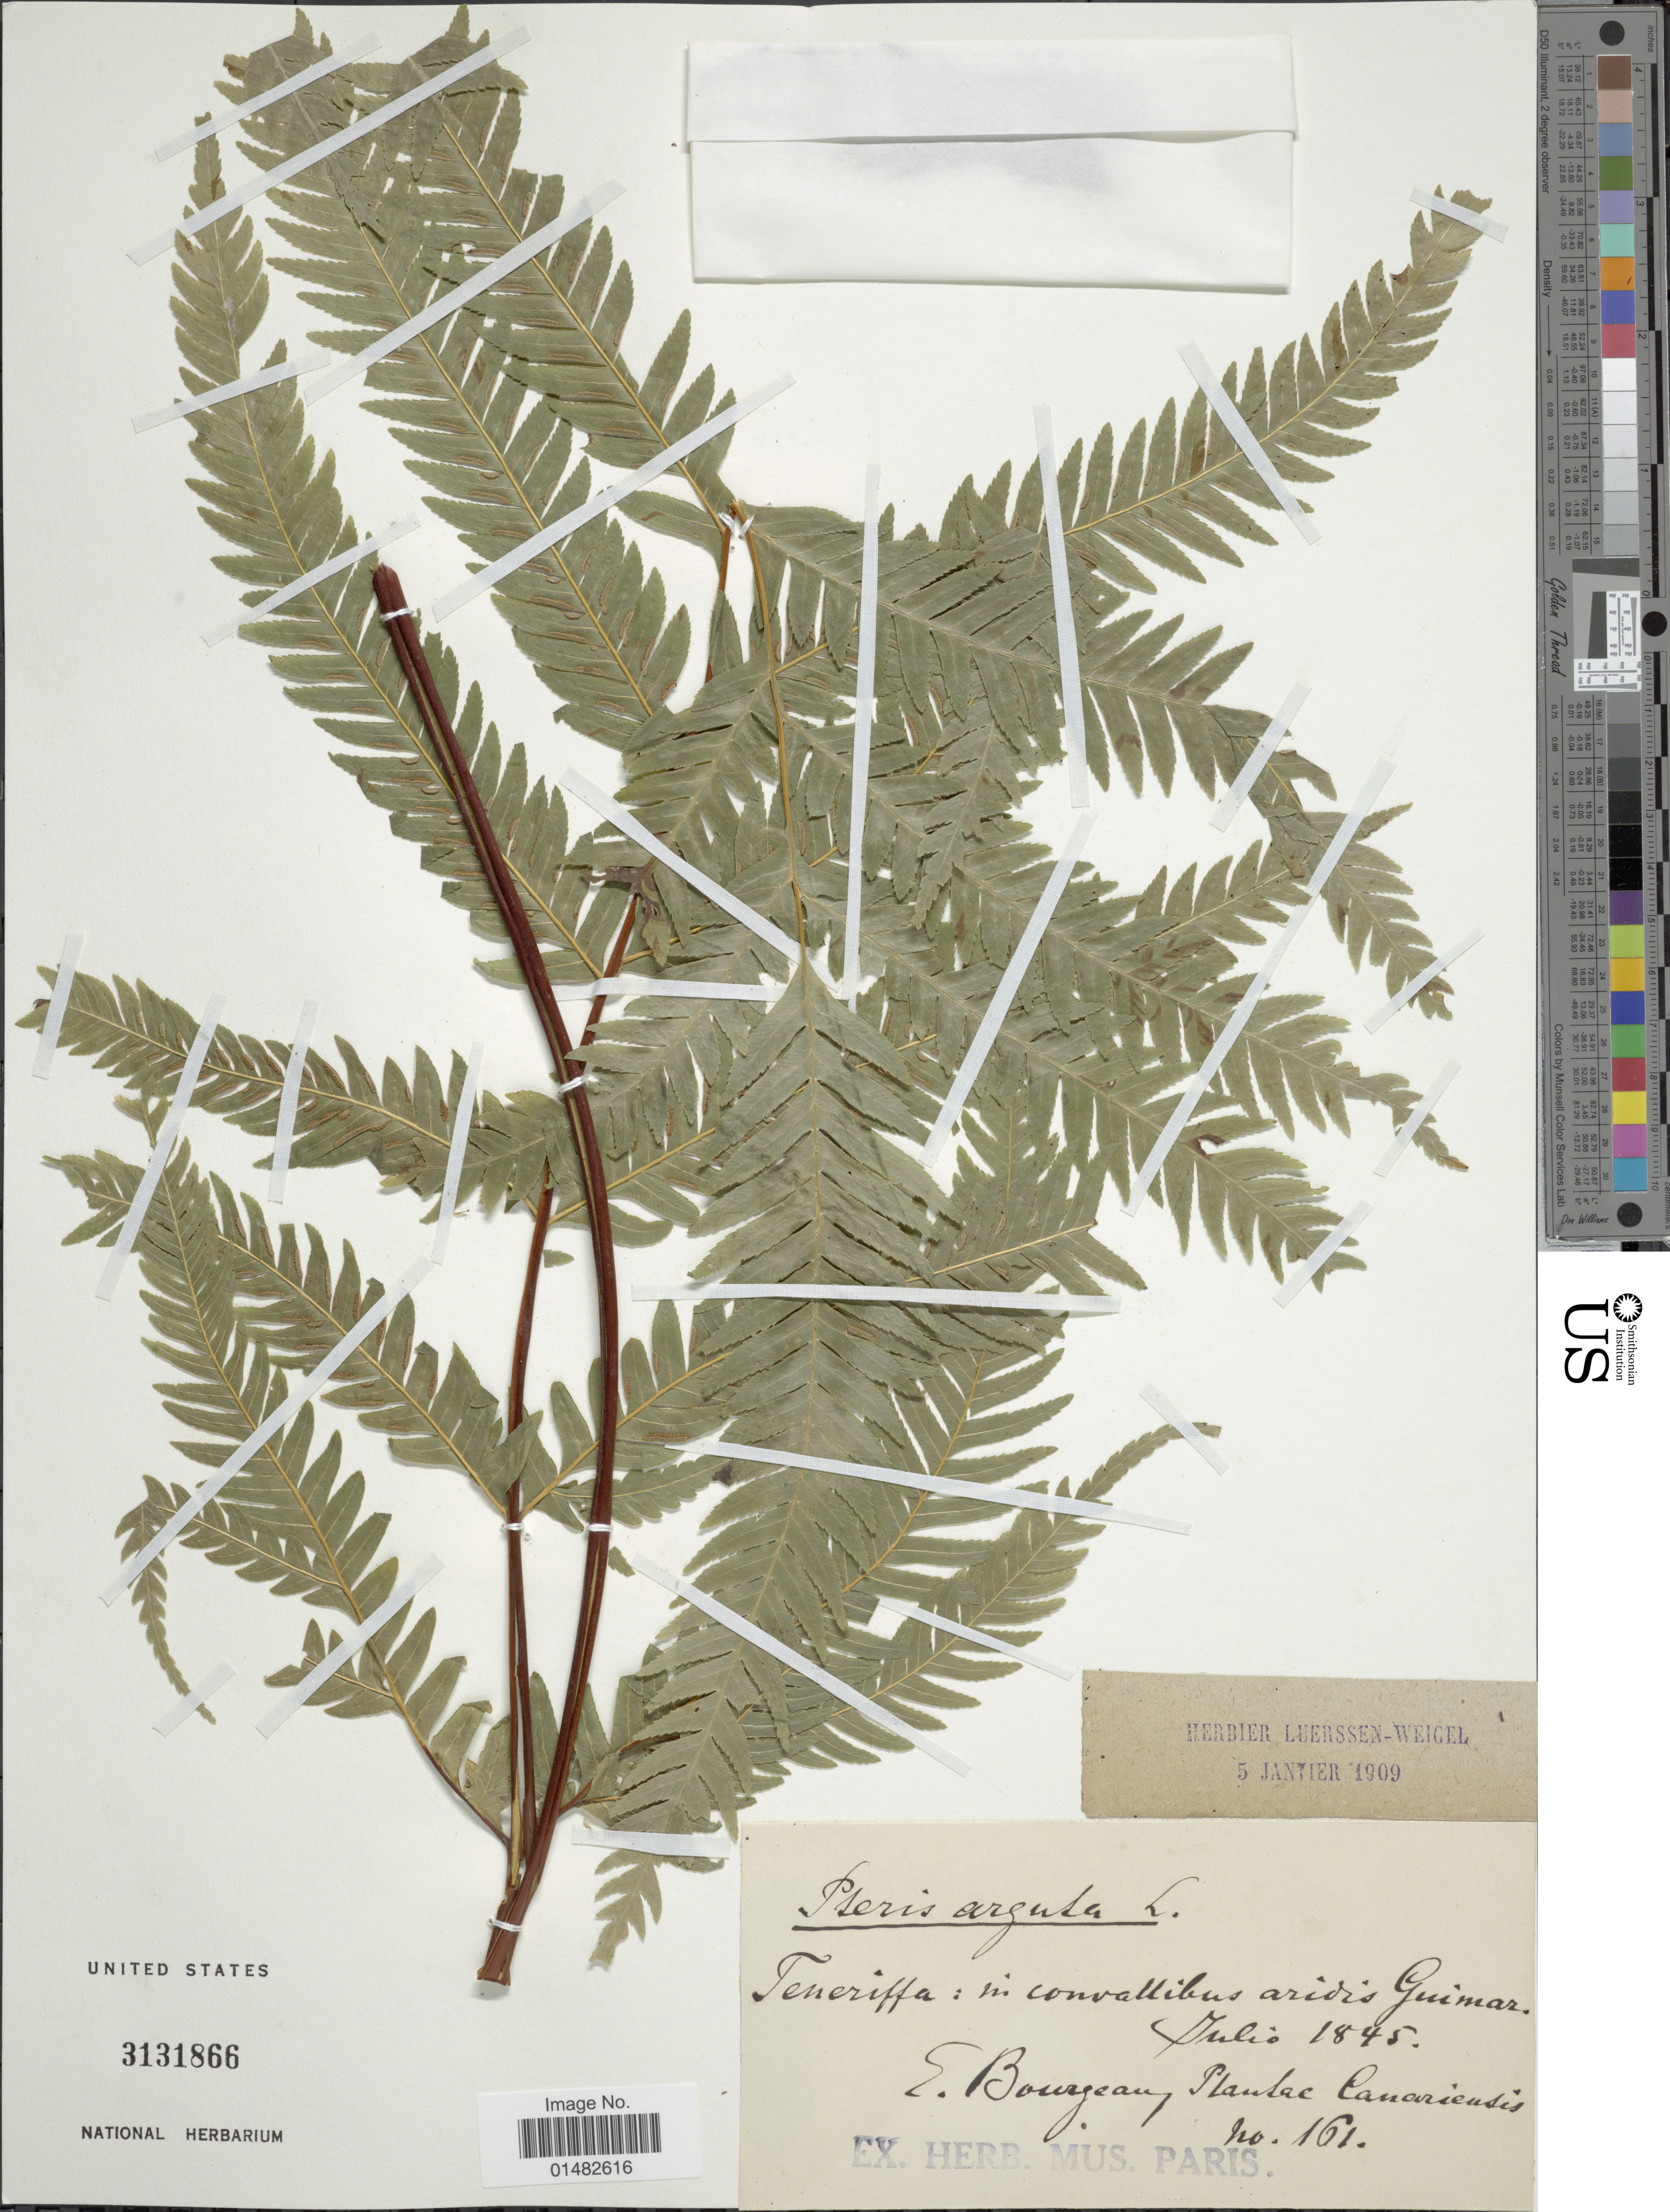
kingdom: Plantae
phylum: Tracheophyta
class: Polypodiopsida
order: Polypodiales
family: Pteridaceae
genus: Pteris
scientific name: Pteris arguta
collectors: E. Bourgeau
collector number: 161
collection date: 1845-07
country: Spain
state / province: Canarias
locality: Teneriffa: in convallibus aridis Guimar, Canariensis.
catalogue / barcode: US 3131866